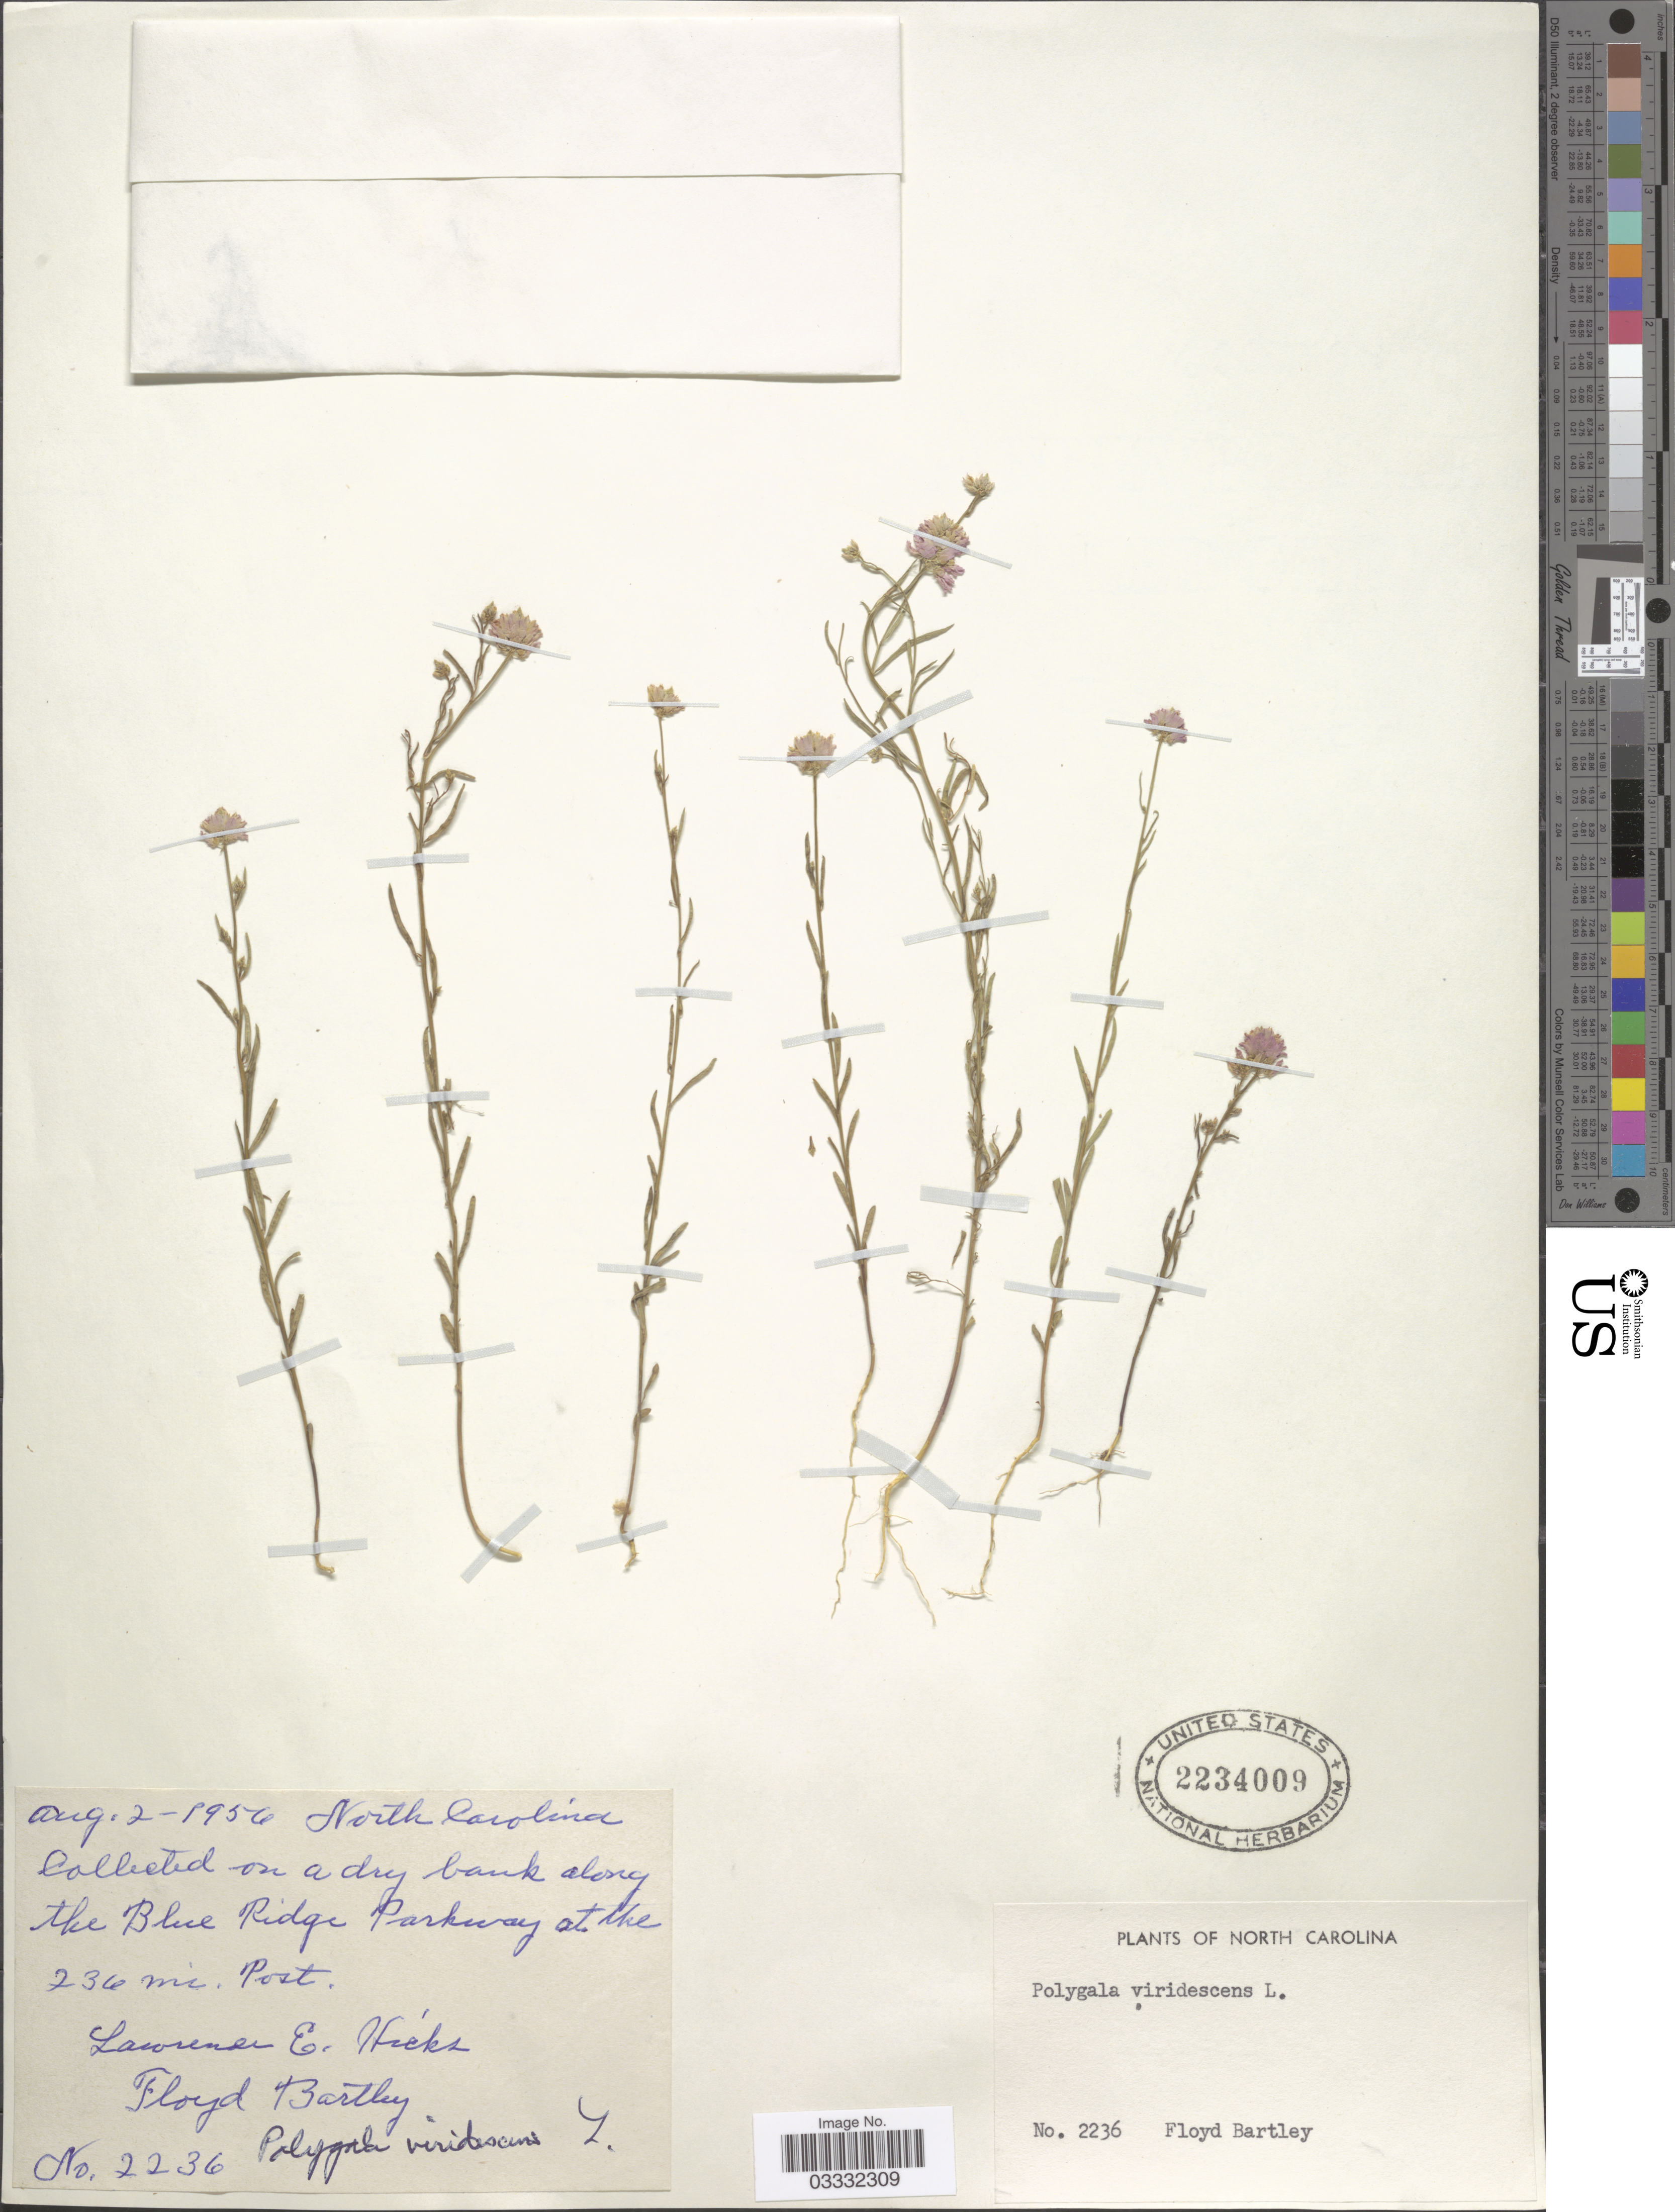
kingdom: Plantae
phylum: Tracheophyta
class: Magnoliopsida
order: Fabales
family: Polygalaceae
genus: Polygala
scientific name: Polygala sanguinea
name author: L.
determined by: Strong, Mark T., (BOT), Smithsonian Institution - National Museum of Natural History (UNITED STATES)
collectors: L. E. Hicks & F. Bartley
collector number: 2236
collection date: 1956-08-02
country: United States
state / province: North Carolina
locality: On a dry bank along the Blue Ridge Parkway at the 236 mi. Post.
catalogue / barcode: US 2234009